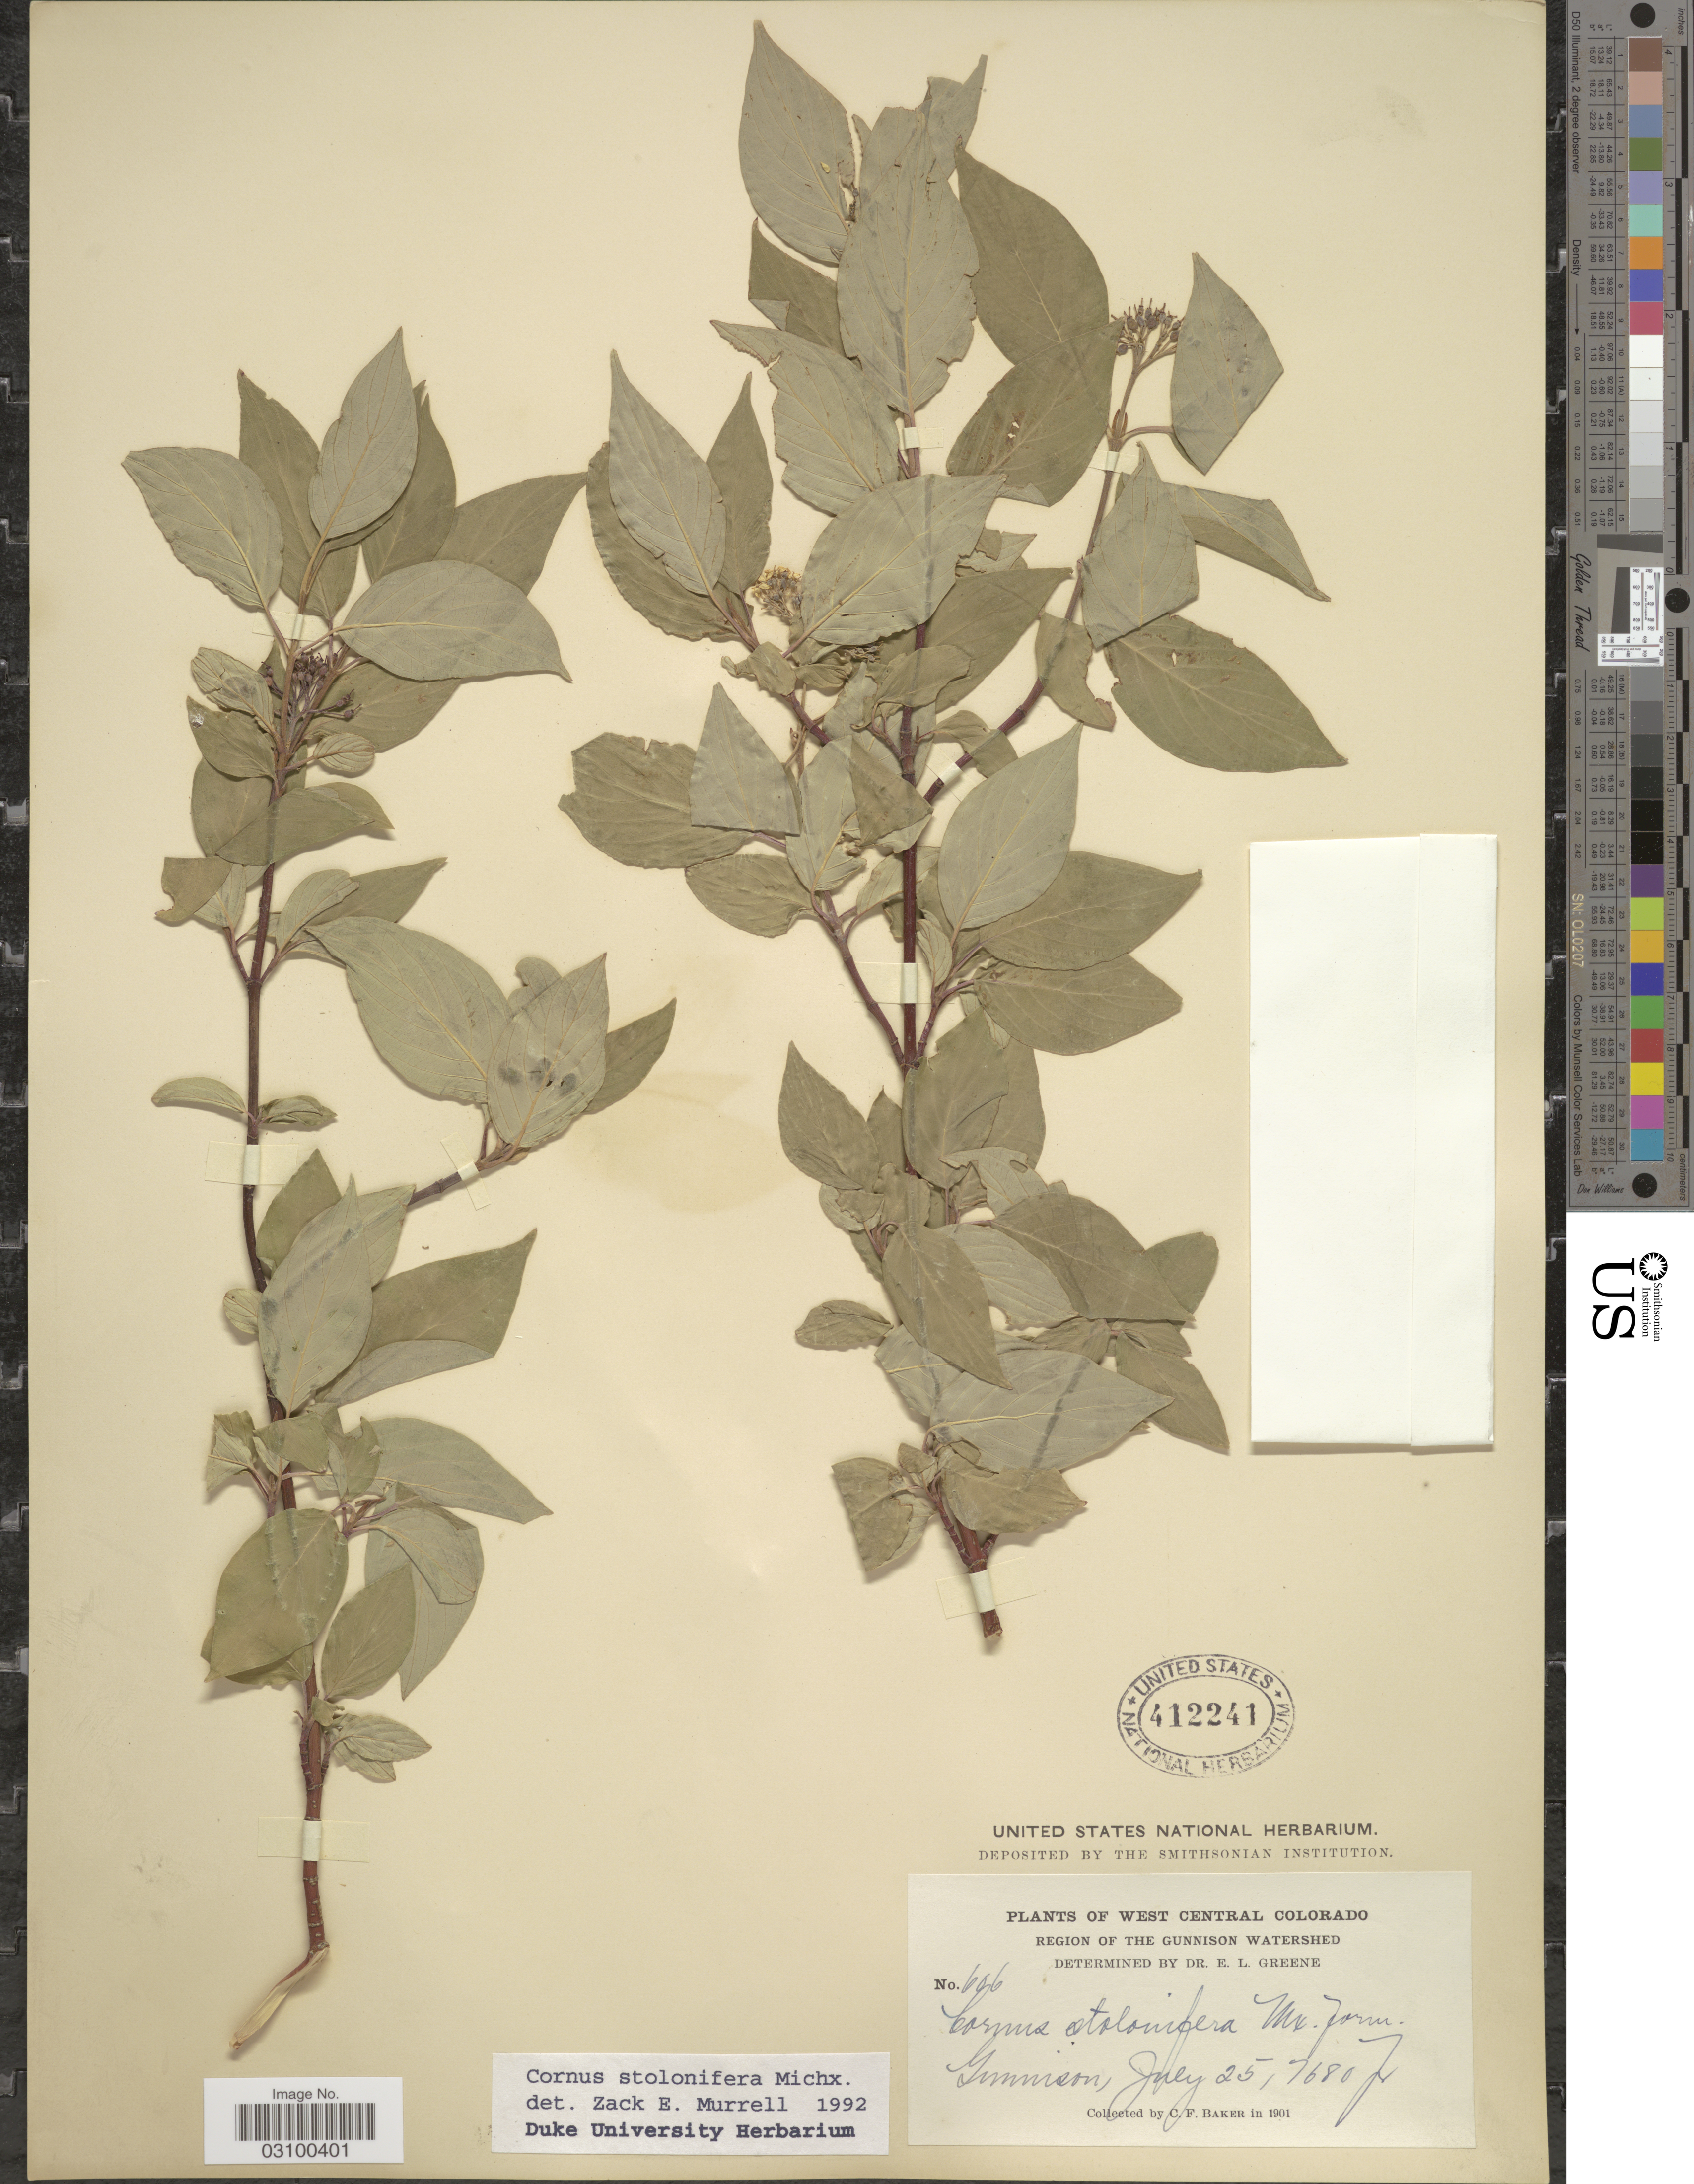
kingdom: Plantae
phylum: Tracheophyta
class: Magnoliopsida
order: Cornales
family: Cornaceae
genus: Cornus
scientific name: Cornus sericea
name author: L.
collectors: C. F. Baker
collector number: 606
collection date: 1901-07-25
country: United States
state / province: Colorado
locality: West Central Colorado. Region of the Gunnison Watershed. Gunnison.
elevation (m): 2341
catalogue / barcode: US 412241